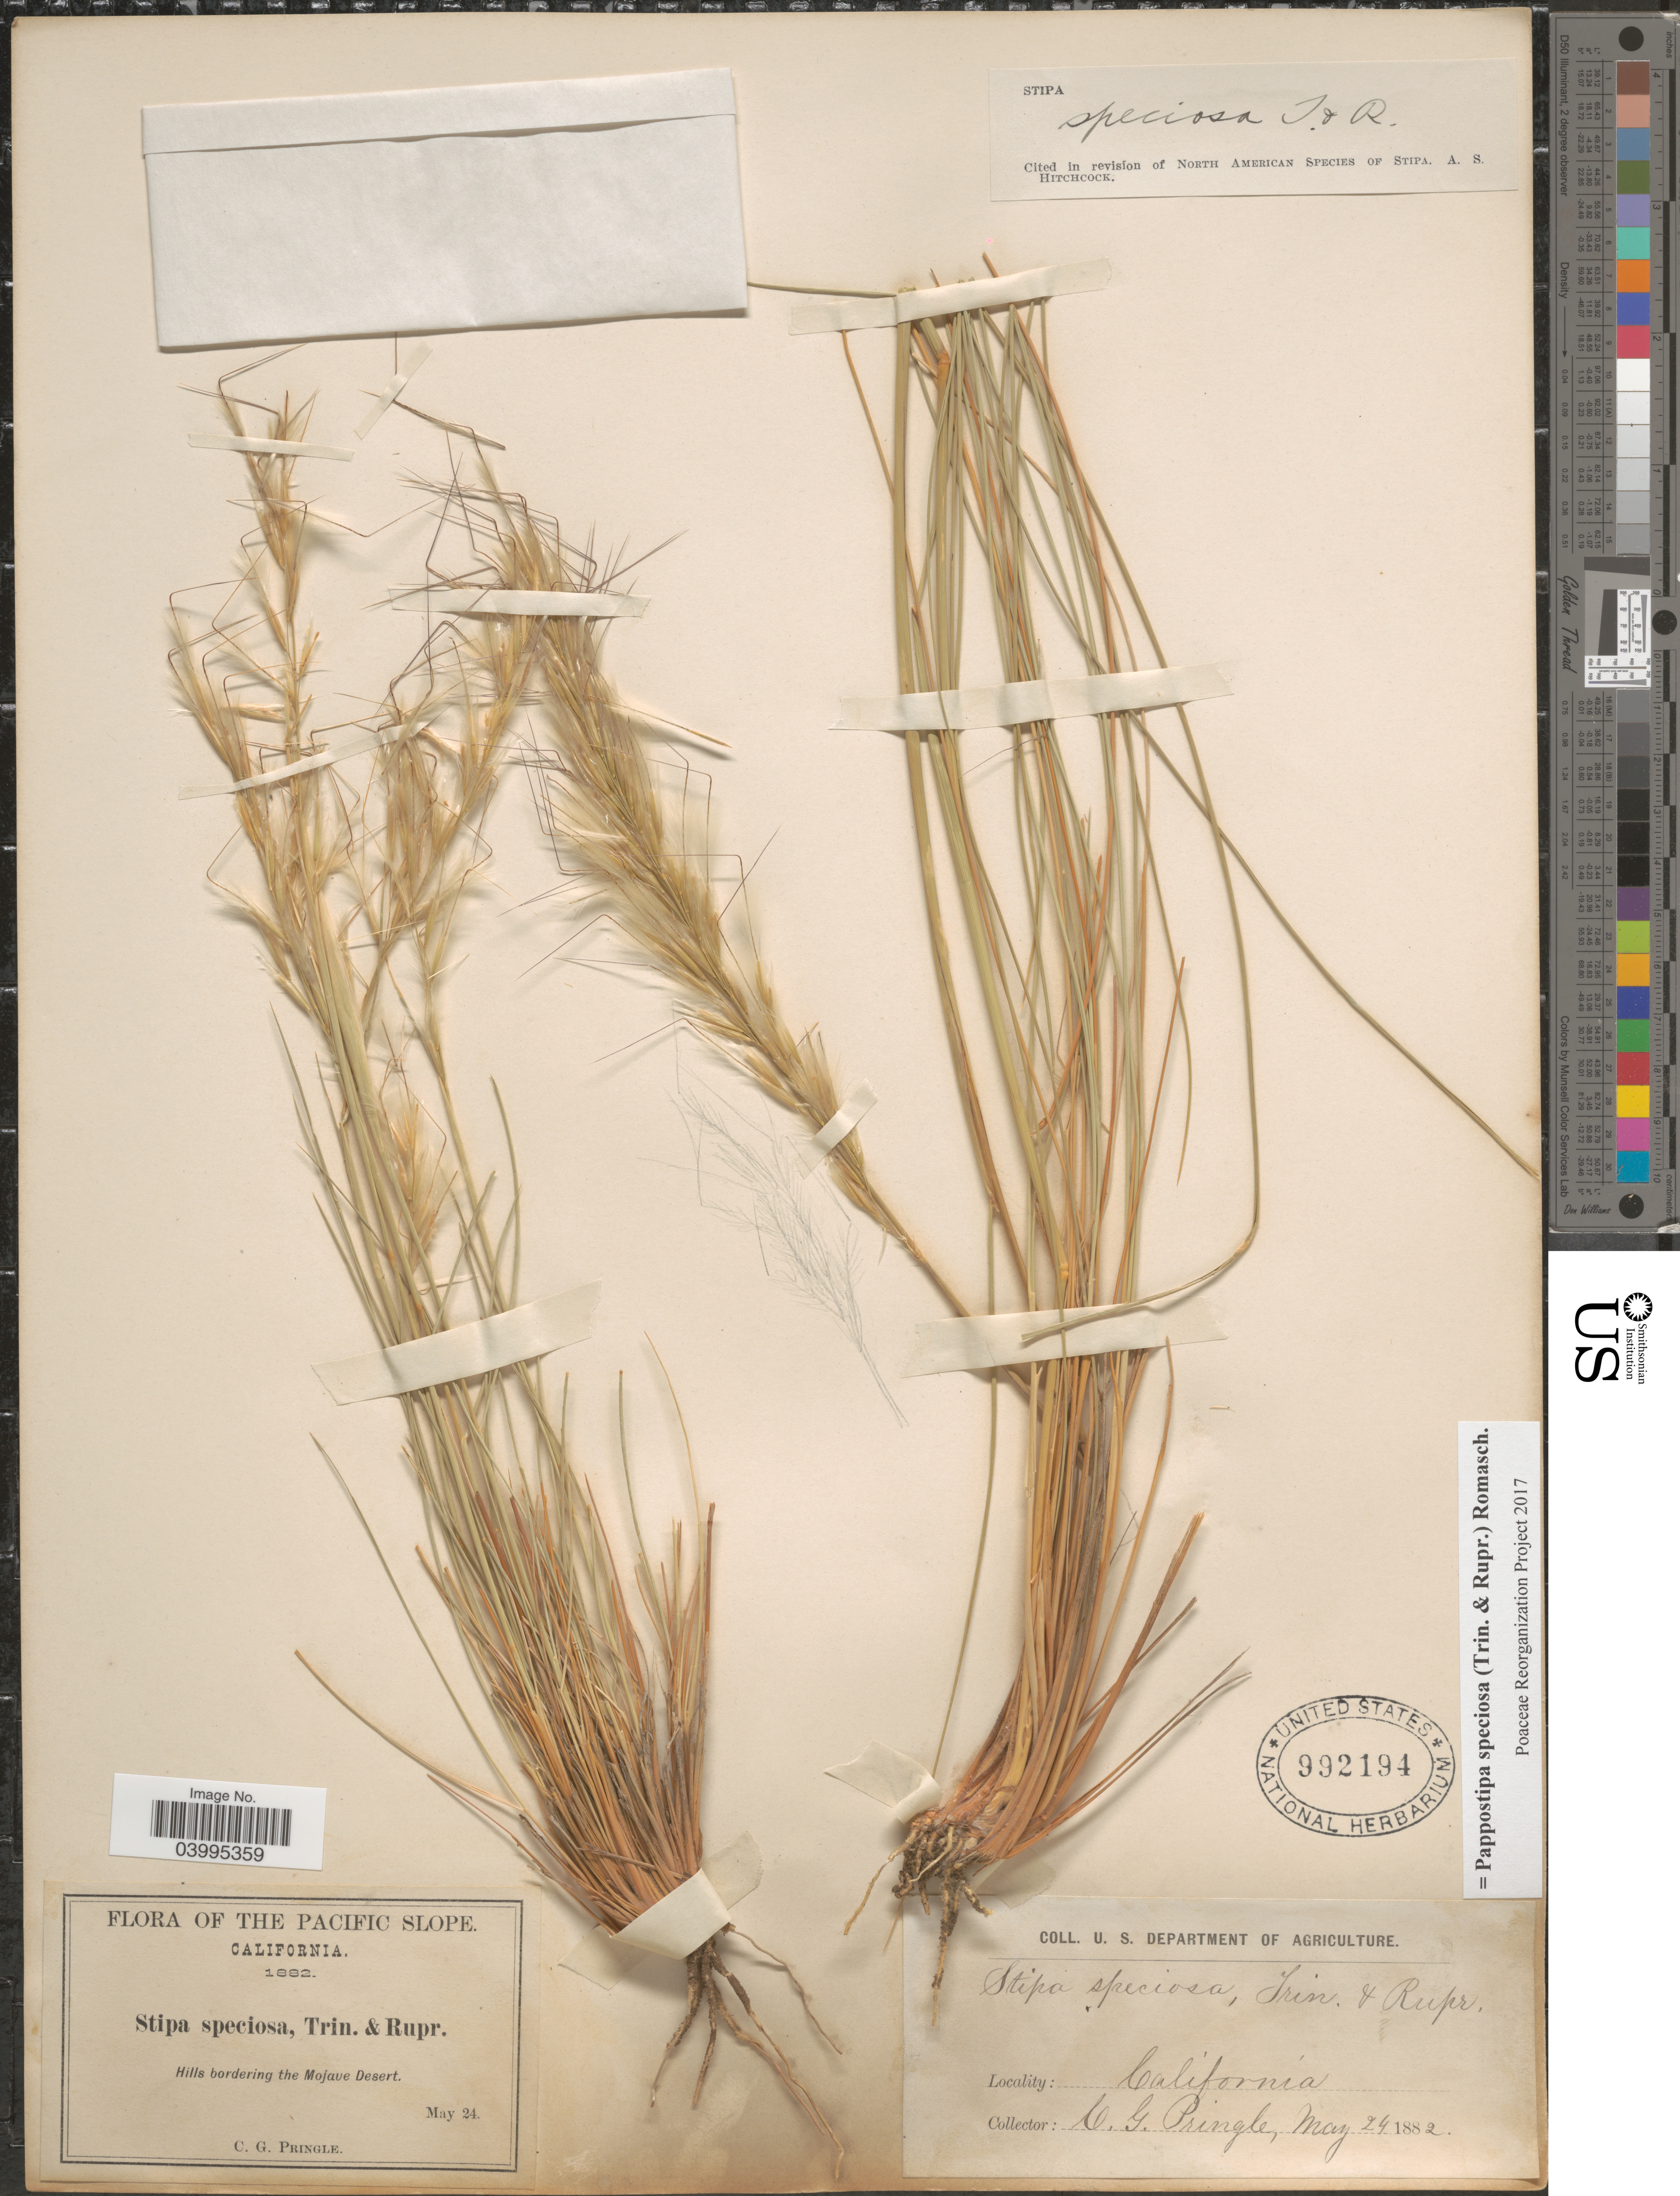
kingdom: Plantae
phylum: Tracheophyta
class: Liliopsida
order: Poales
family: Poaceae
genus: Pappostipa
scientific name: Pappostipa speciosa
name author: (Trin. & Rupr.) Romasch.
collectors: C. G. Pringle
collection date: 1882-05-24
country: United States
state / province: California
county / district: San Bernardino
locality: The Pacific Slope. Hills bordering the Mojave Desert.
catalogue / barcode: US 992194